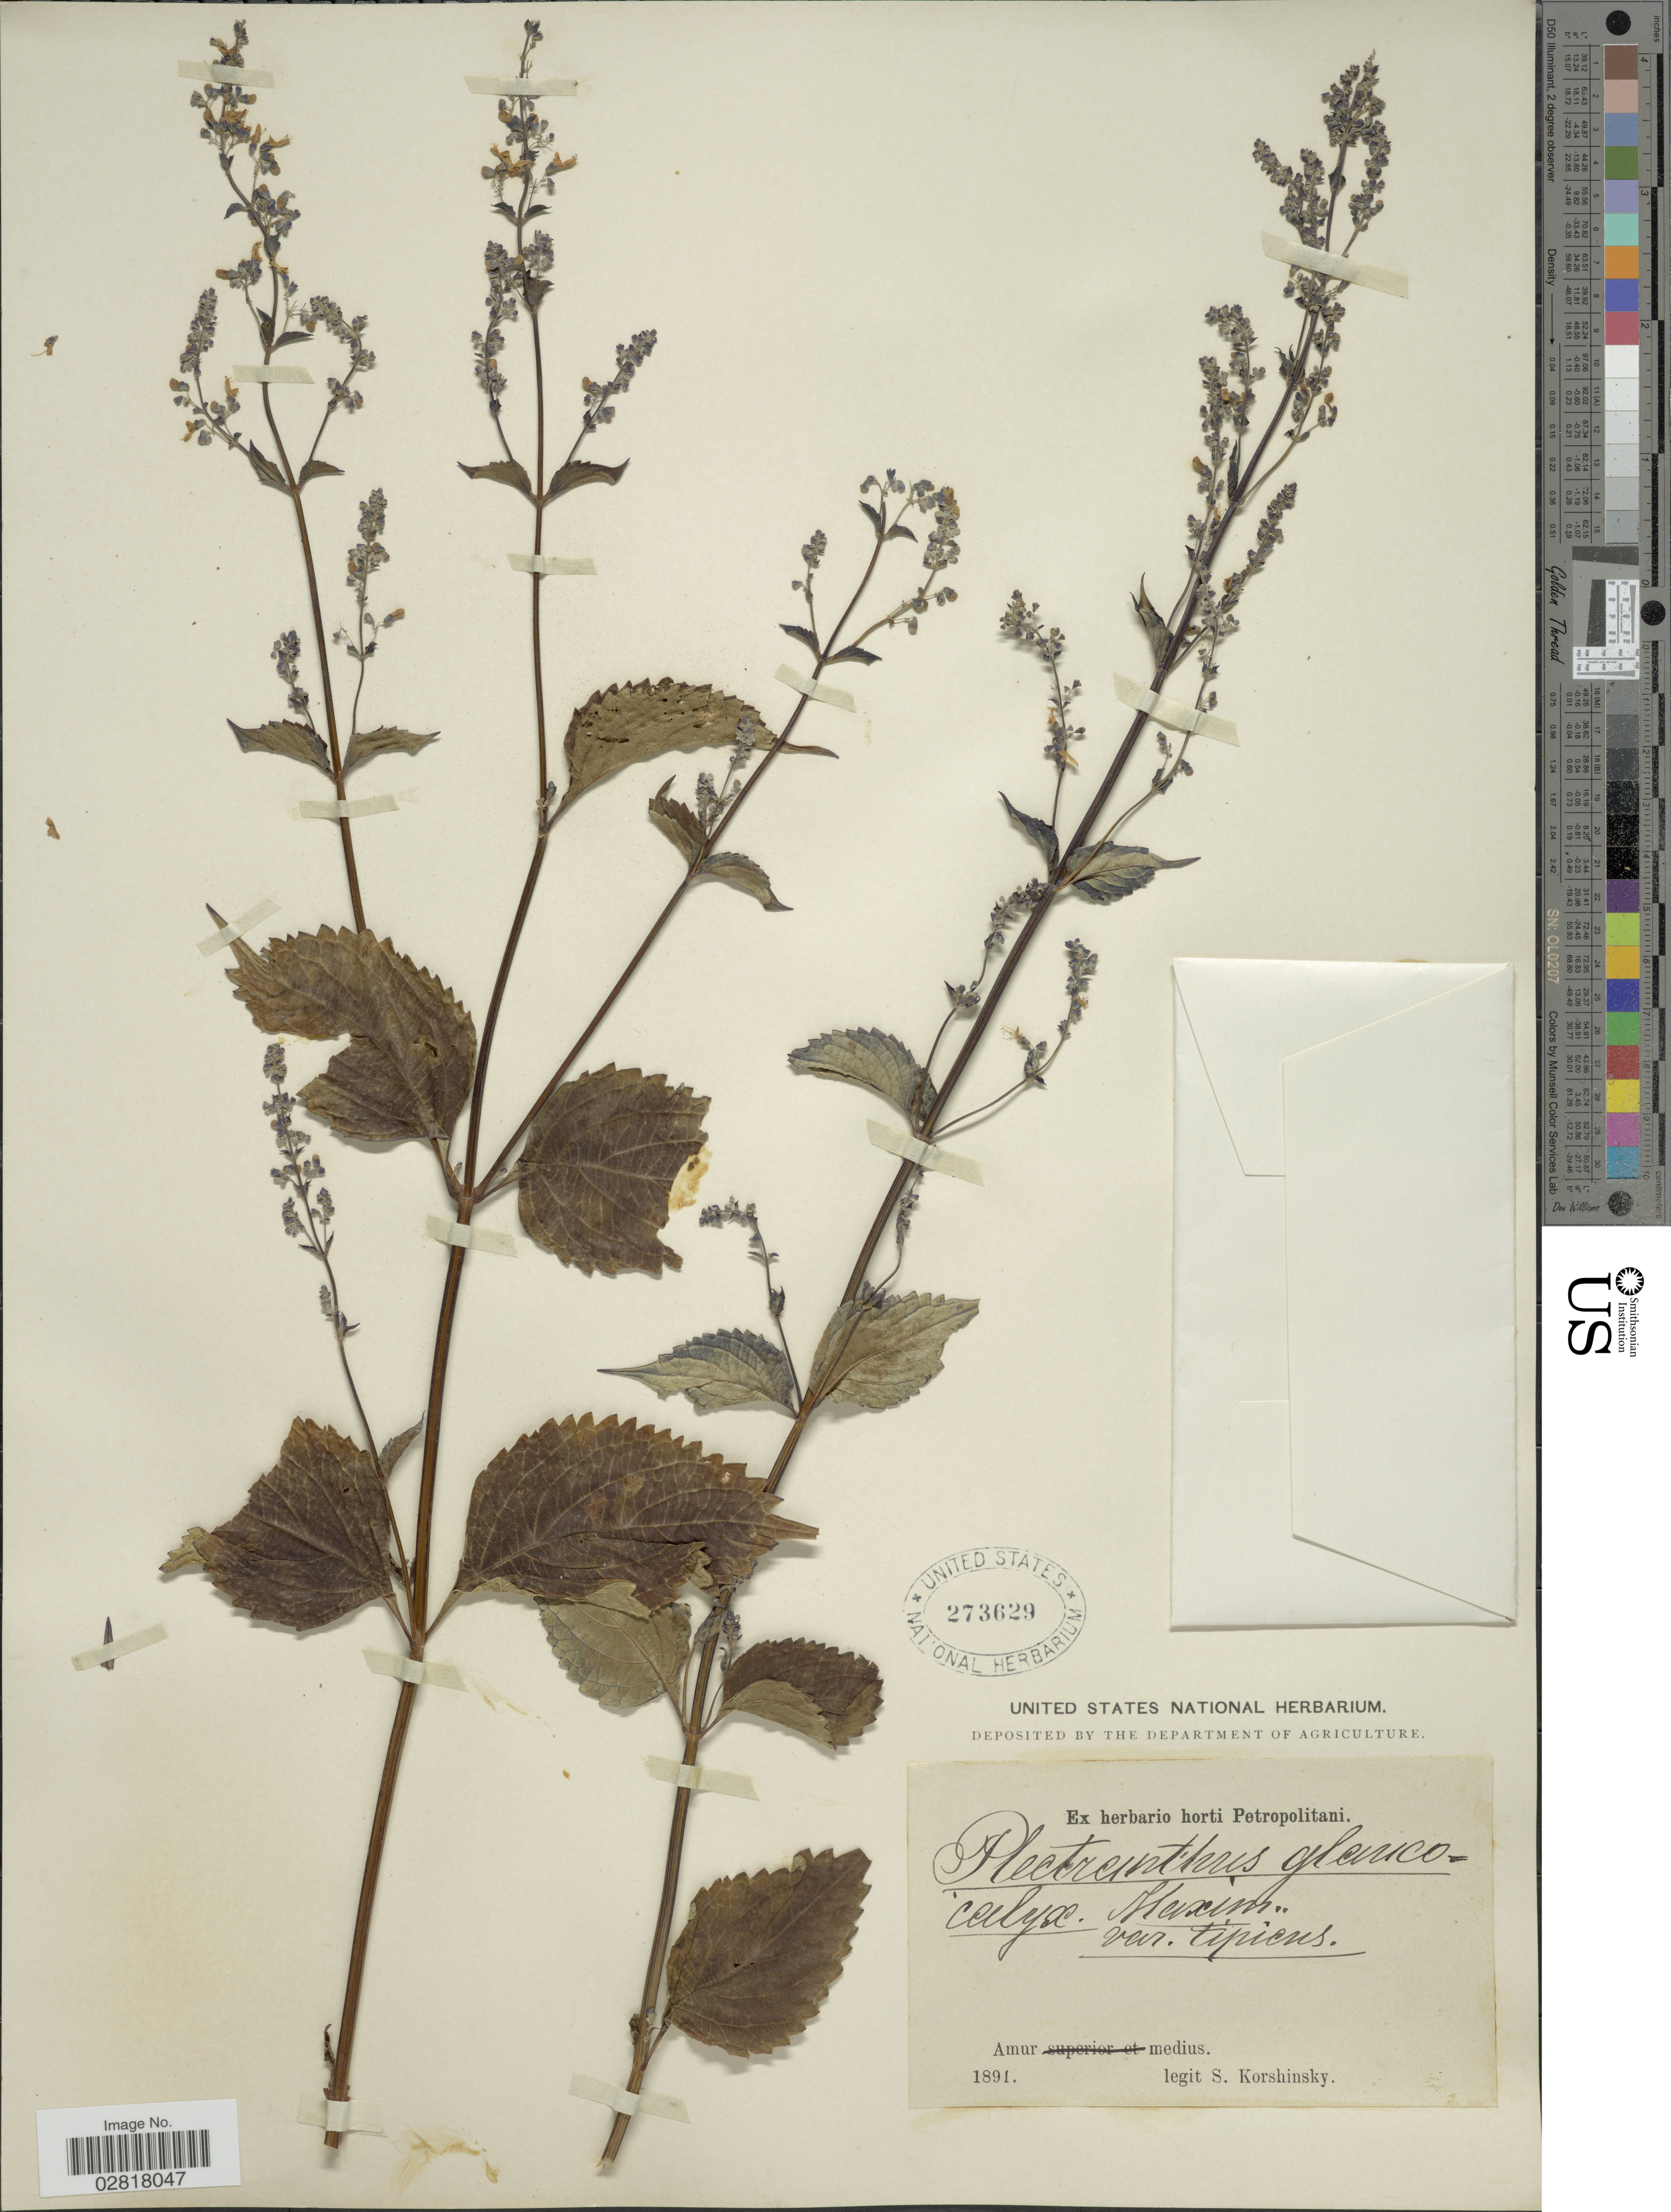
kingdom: Plantae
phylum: Tracheophyta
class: Magnoliopsida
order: Lamiales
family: Lamiaceae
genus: Plectranthus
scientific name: Plectranthus glaucocalyx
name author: Maxim.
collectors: S. I. Korshinsky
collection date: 1891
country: Russian Federation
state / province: Amur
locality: Amur medius.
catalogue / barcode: US 273629